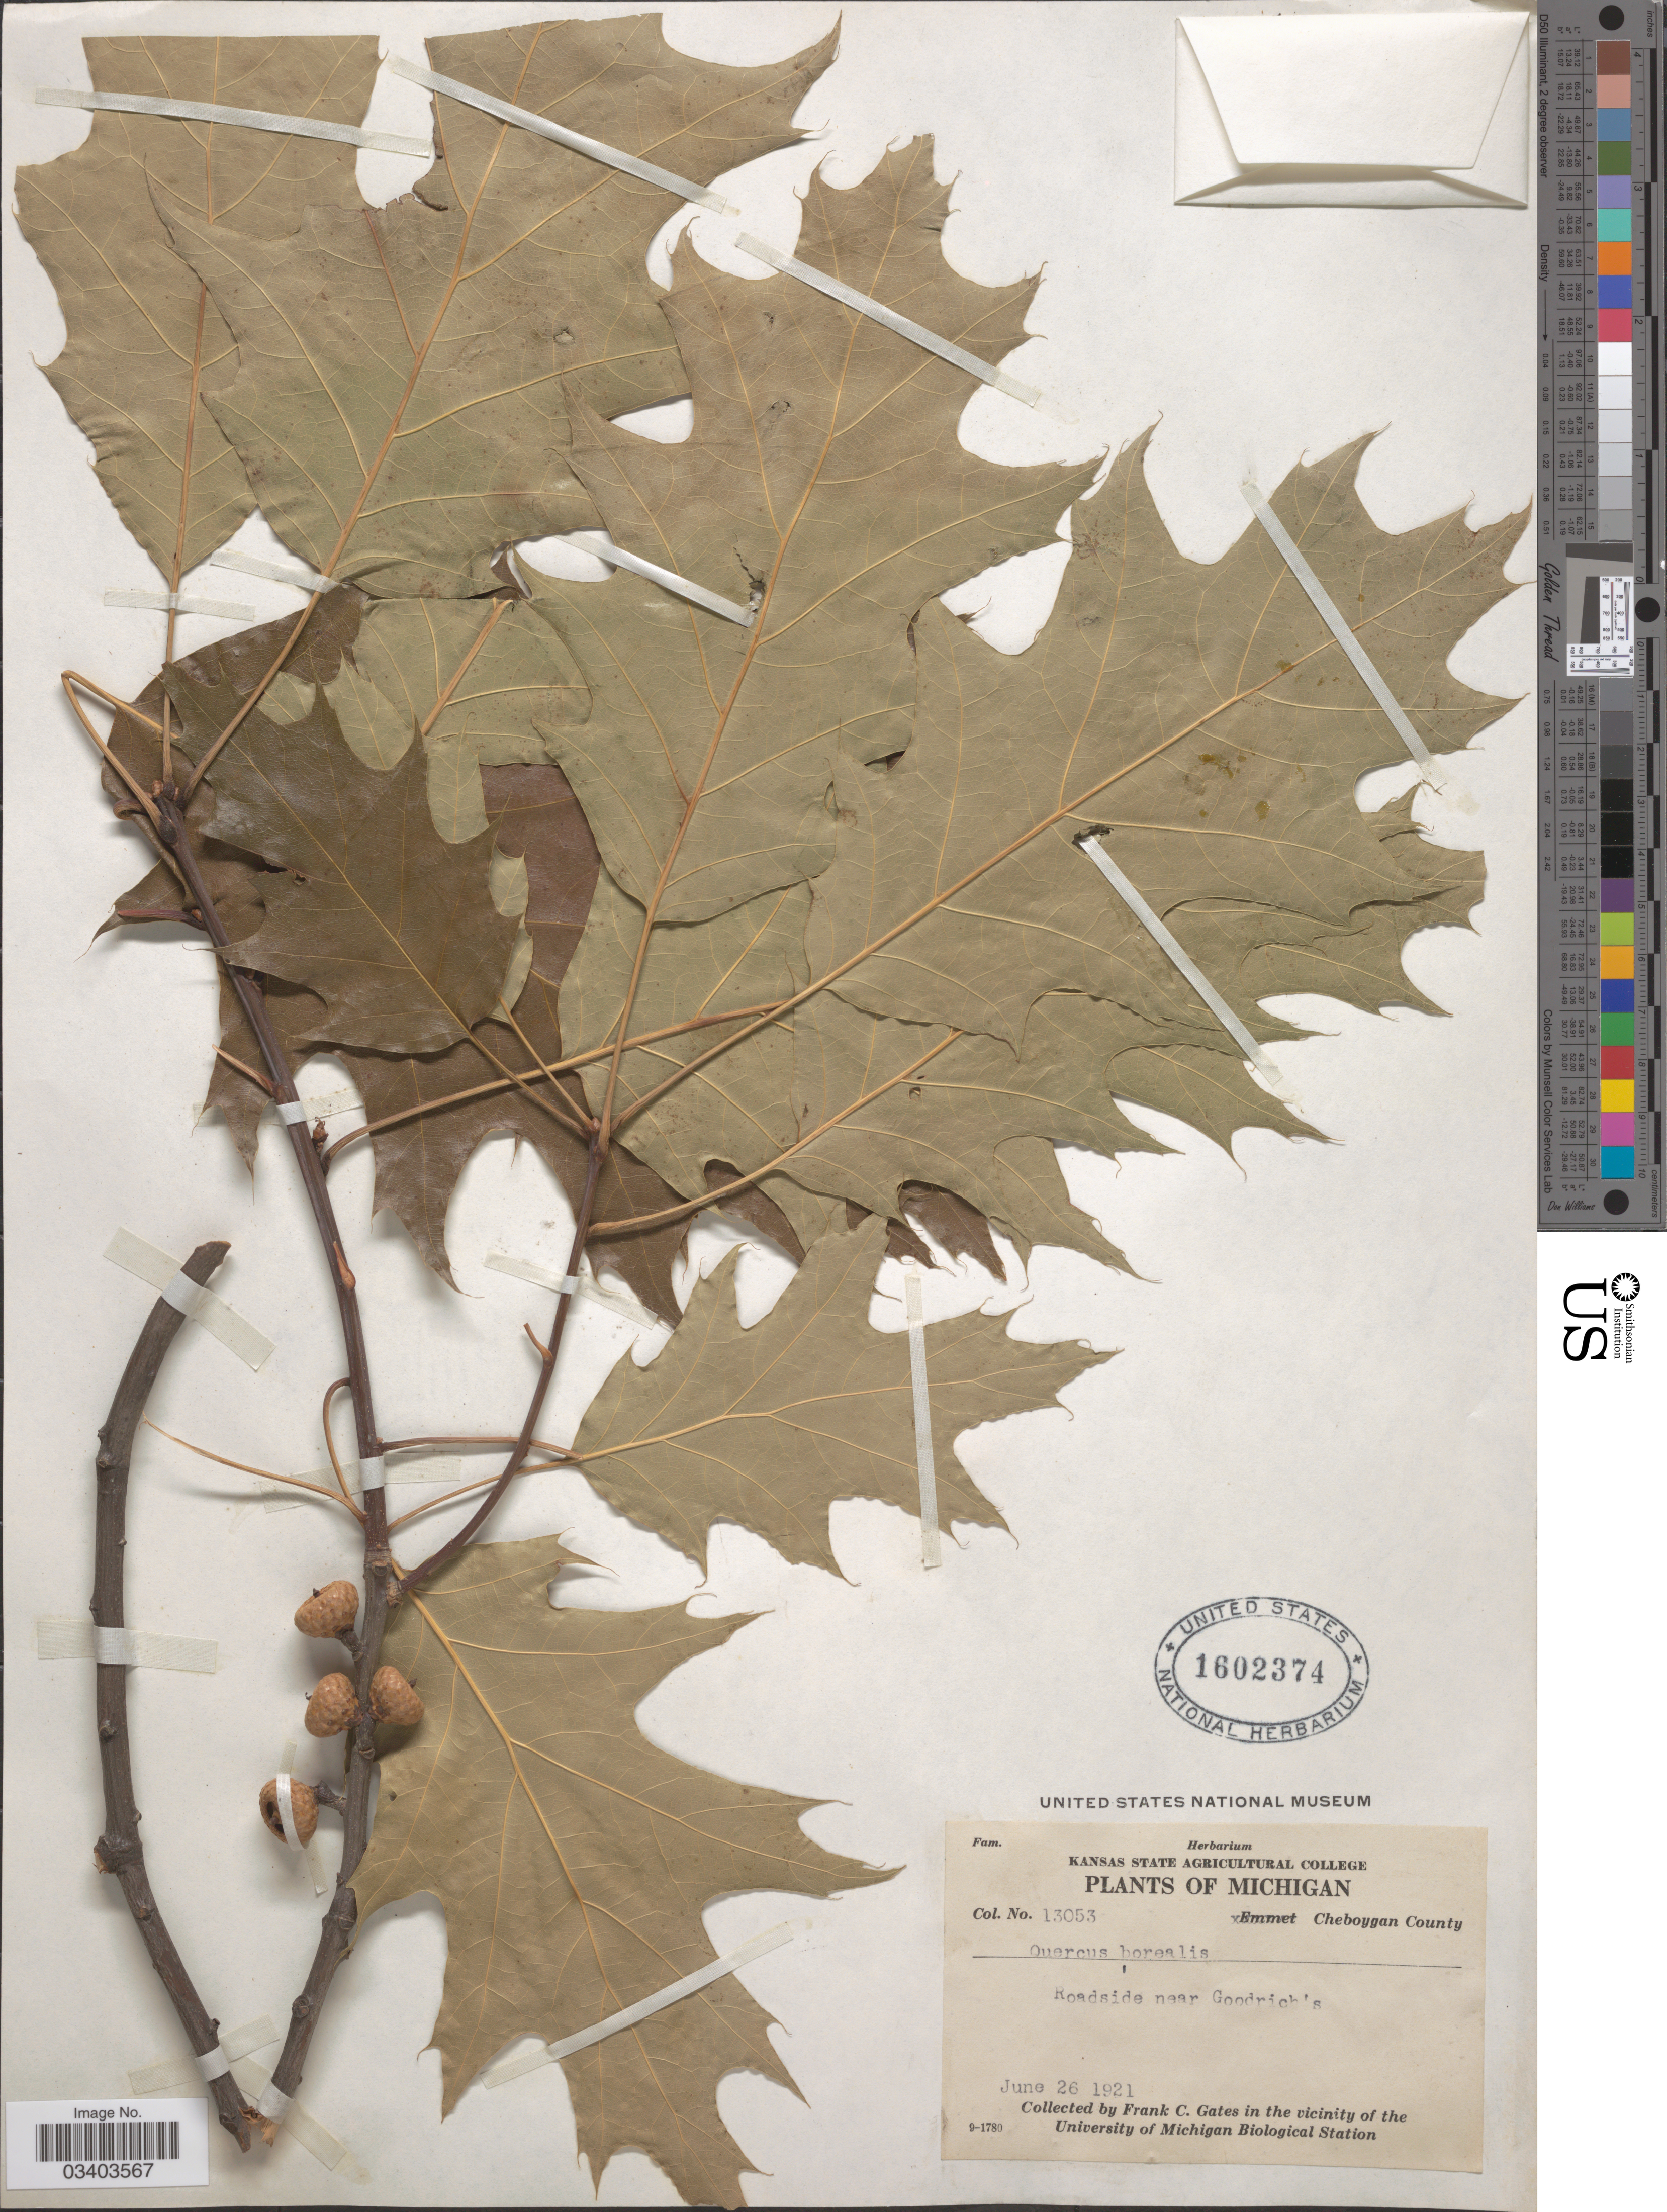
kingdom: Plantae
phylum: Tracheophyta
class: Magnoliopsida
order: Fagales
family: Fagaceae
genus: Quercus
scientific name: Quercus borealis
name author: F. Michx.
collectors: F. C. Gates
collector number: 13053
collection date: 1921-06-26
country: United States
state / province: Michigan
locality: Cheboygan County, Roadside near Goodrich's. In the vicinity of the University of Michigan Biological Station.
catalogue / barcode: US 1602374